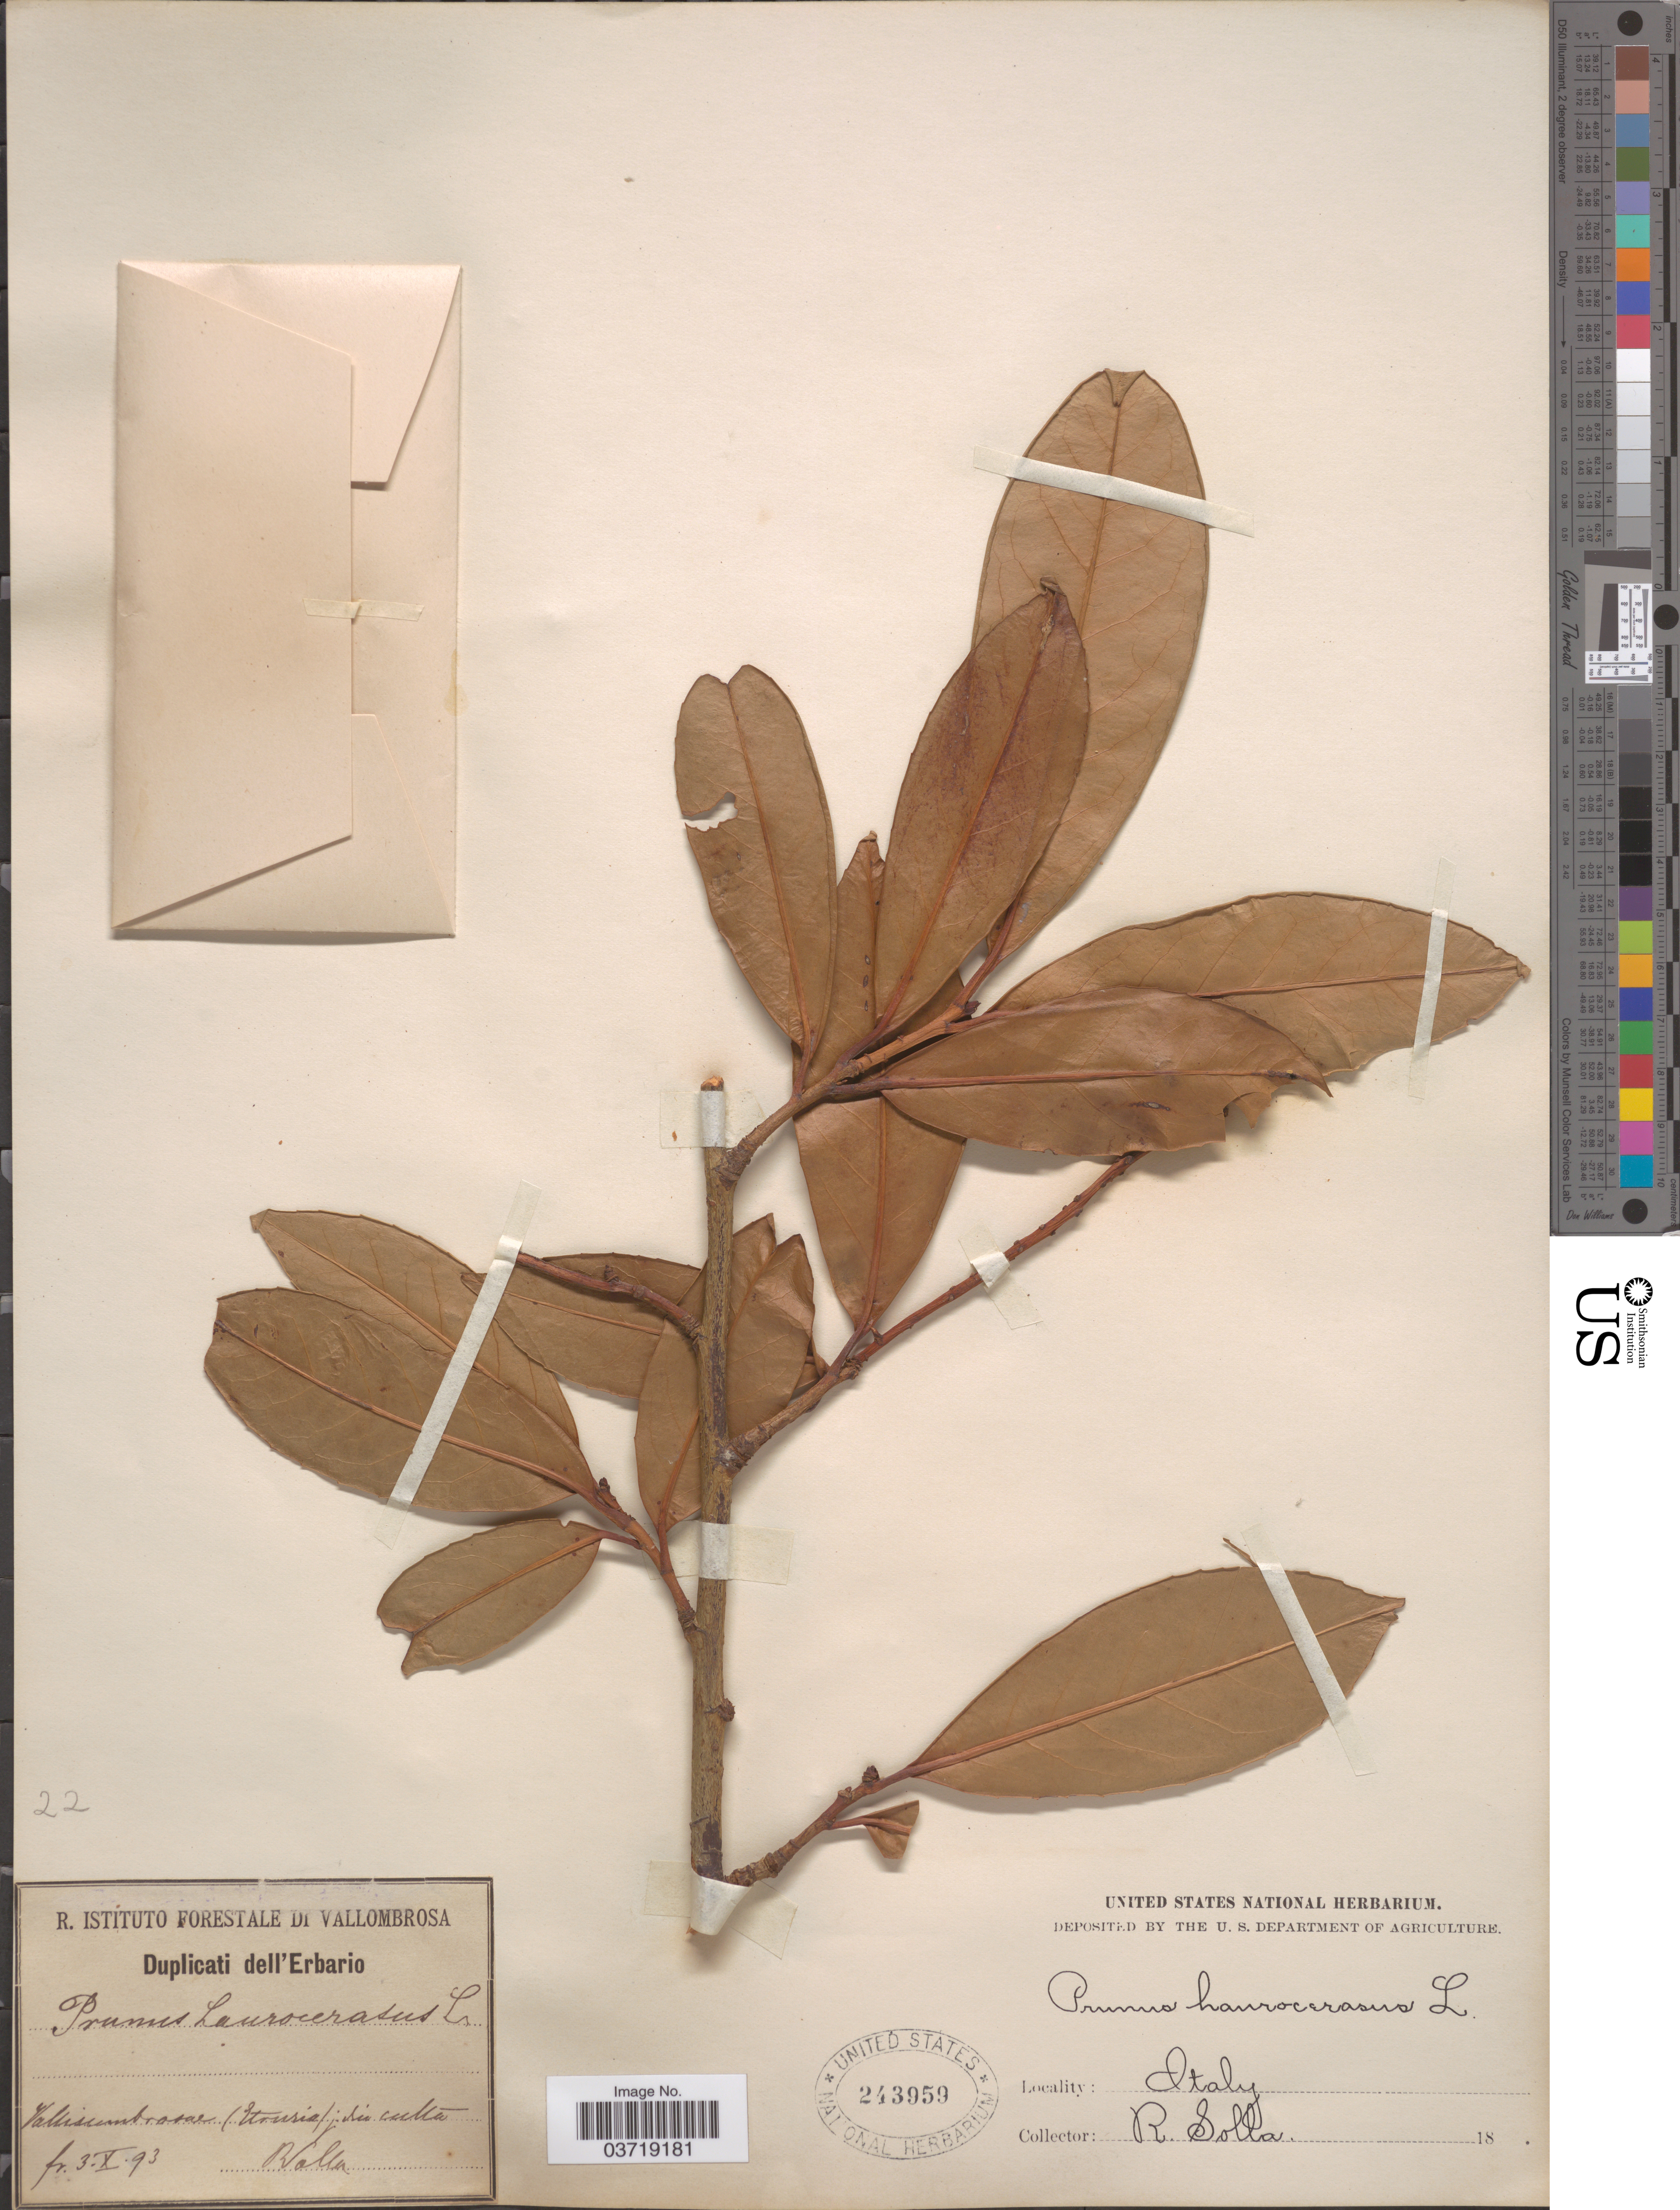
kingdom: Plantae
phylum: Tracheophyta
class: Magnoliopsida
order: Rosales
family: Rosaceae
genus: Prunus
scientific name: Prunus laurocerasus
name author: L.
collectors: R. Solla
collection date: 1893-10-03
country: Italy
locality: Vallisumbrosae (Etruria).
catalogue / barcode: US 243959